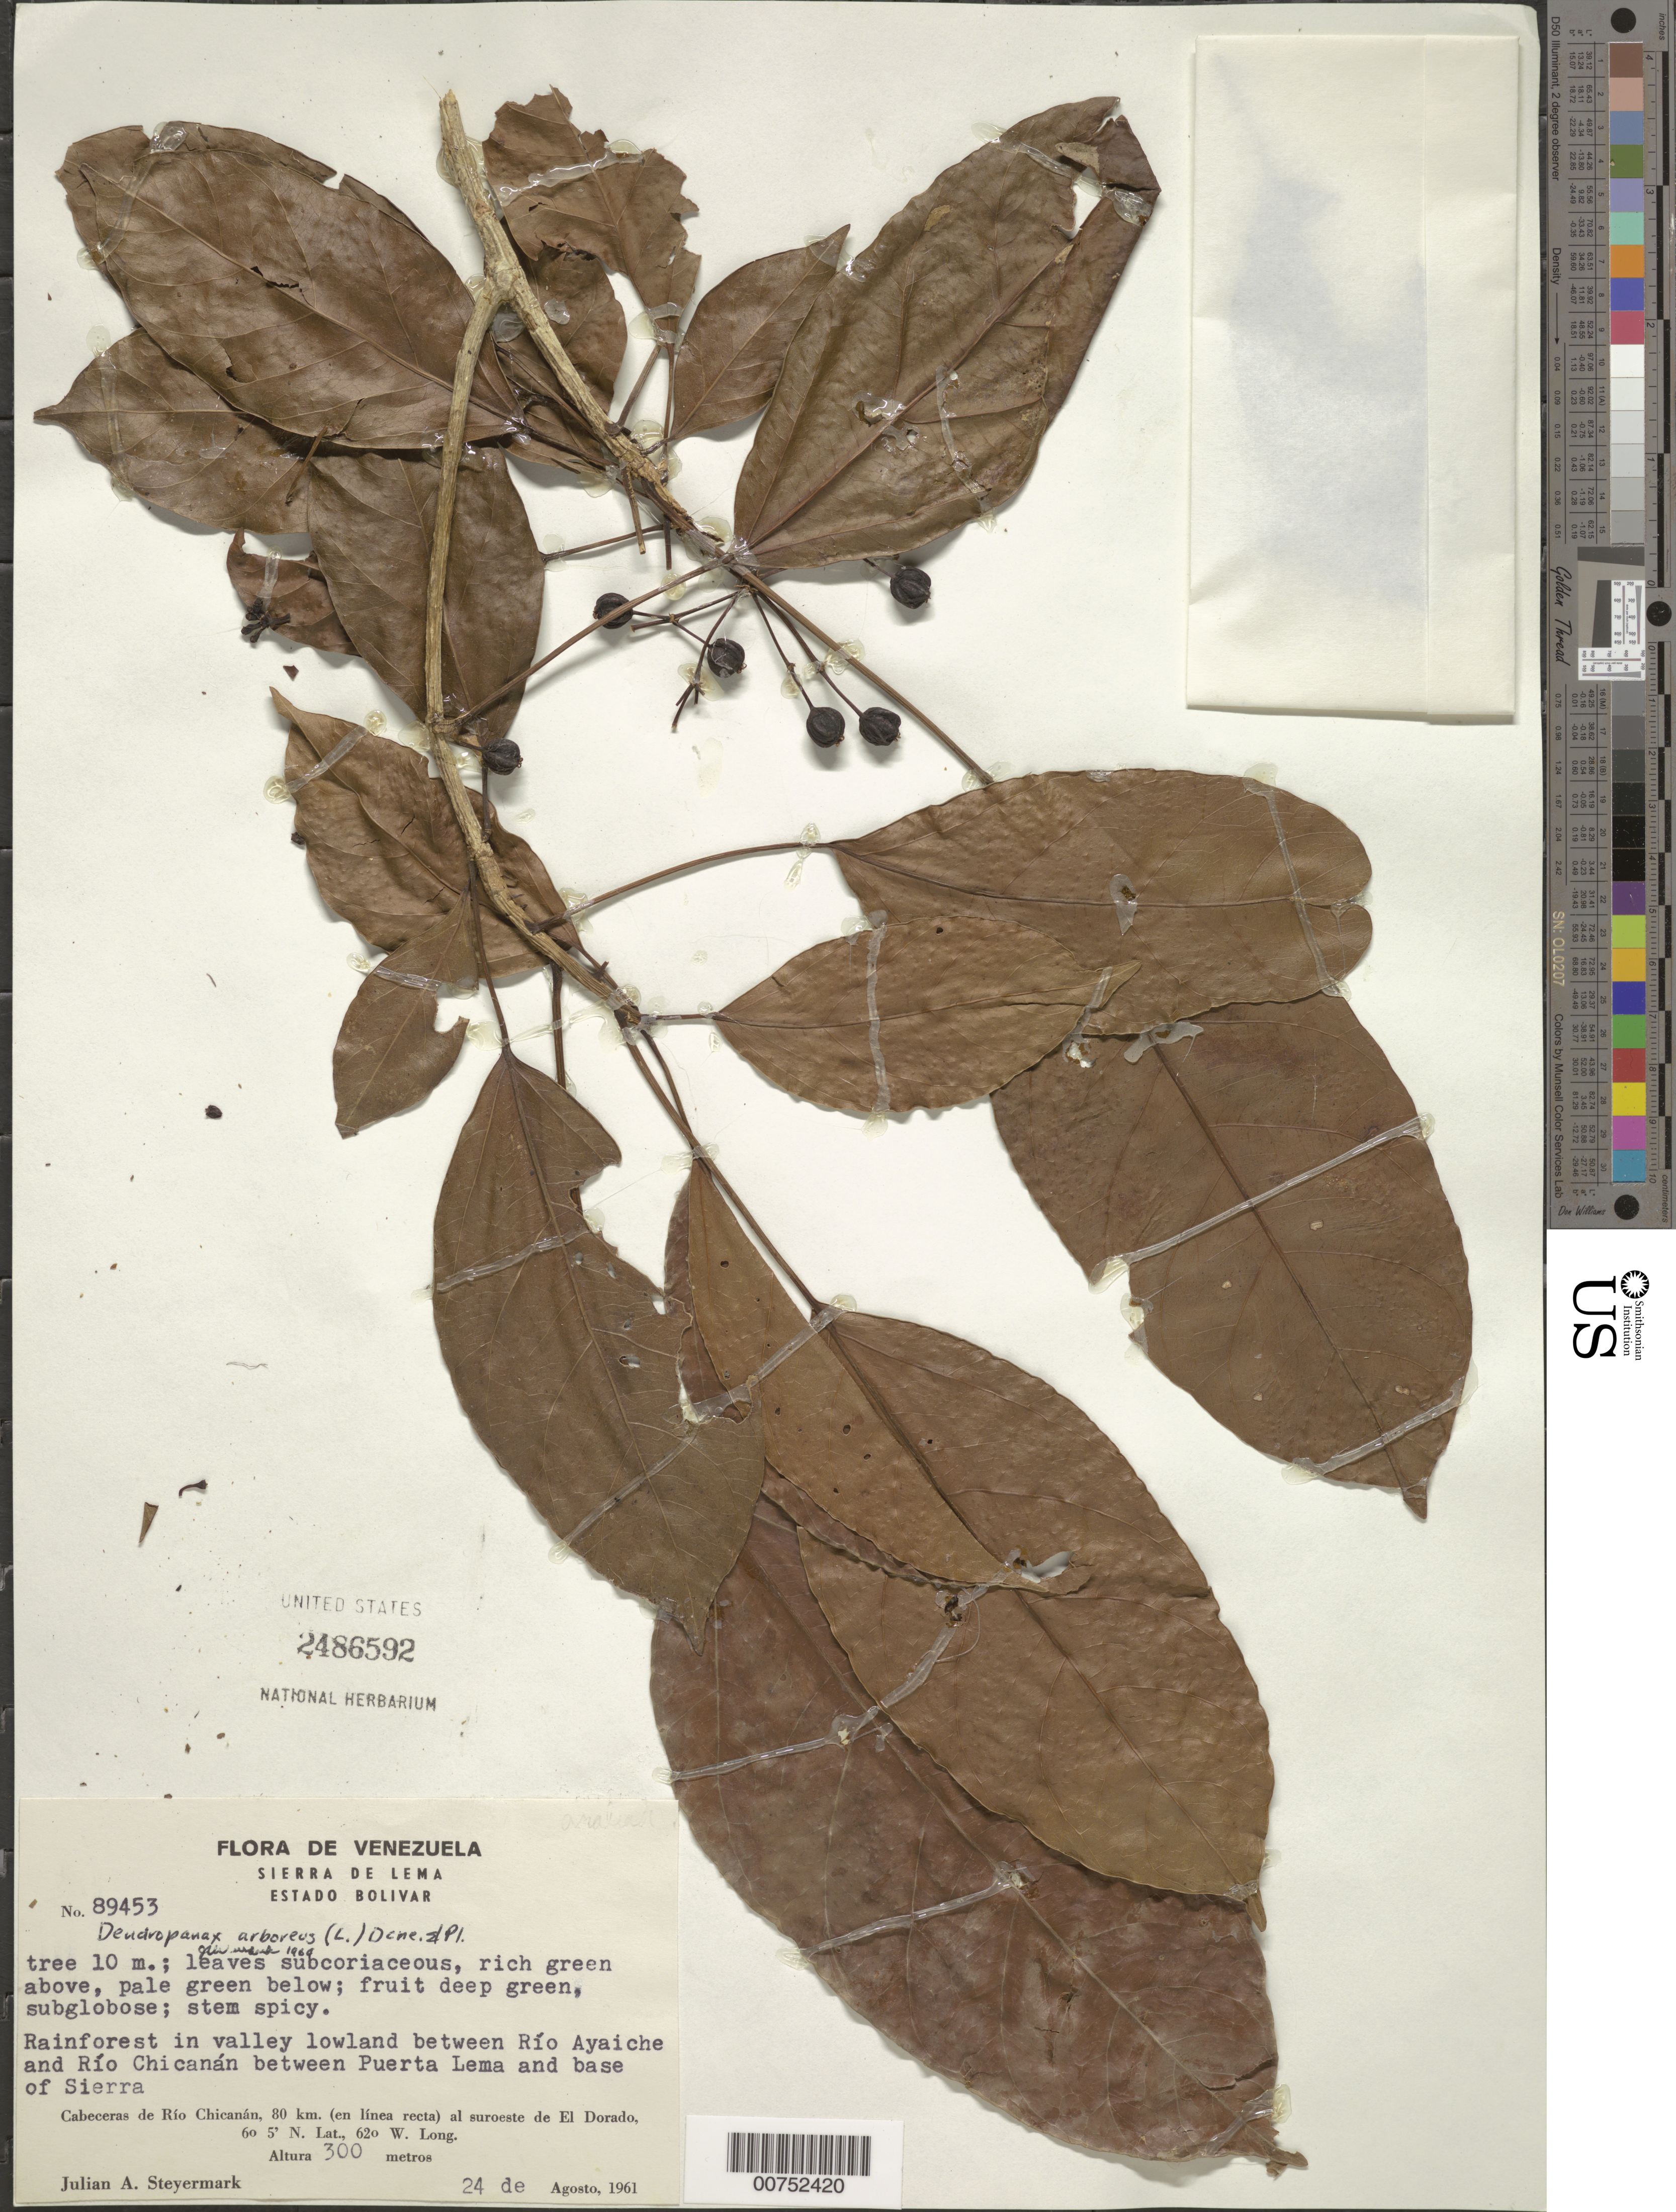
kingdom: Plantae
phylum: Tracheophyta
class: Magnoliopsida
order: Apiales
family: Araliaceae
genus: Dendropanax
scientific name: Dendropanax arboreus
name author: (L.) Decne. & Planch.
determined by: Wurdack, John J., (US), US (UNITED STATES)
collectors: J. Steyermark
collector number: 89453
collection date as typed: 24-Aug-61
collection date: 1961-08-24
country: Venezuela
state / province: Bolívar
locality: Sierra de Lema, Cabaceras de Río Chicanan, 80 km in straight line to SW of El Dorado, between Río Chicanan and Río Ayaiche, between Puerta Lema and base of Sierra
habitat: Rainforest in valley lowland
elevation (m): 300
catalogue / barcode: US 2486592